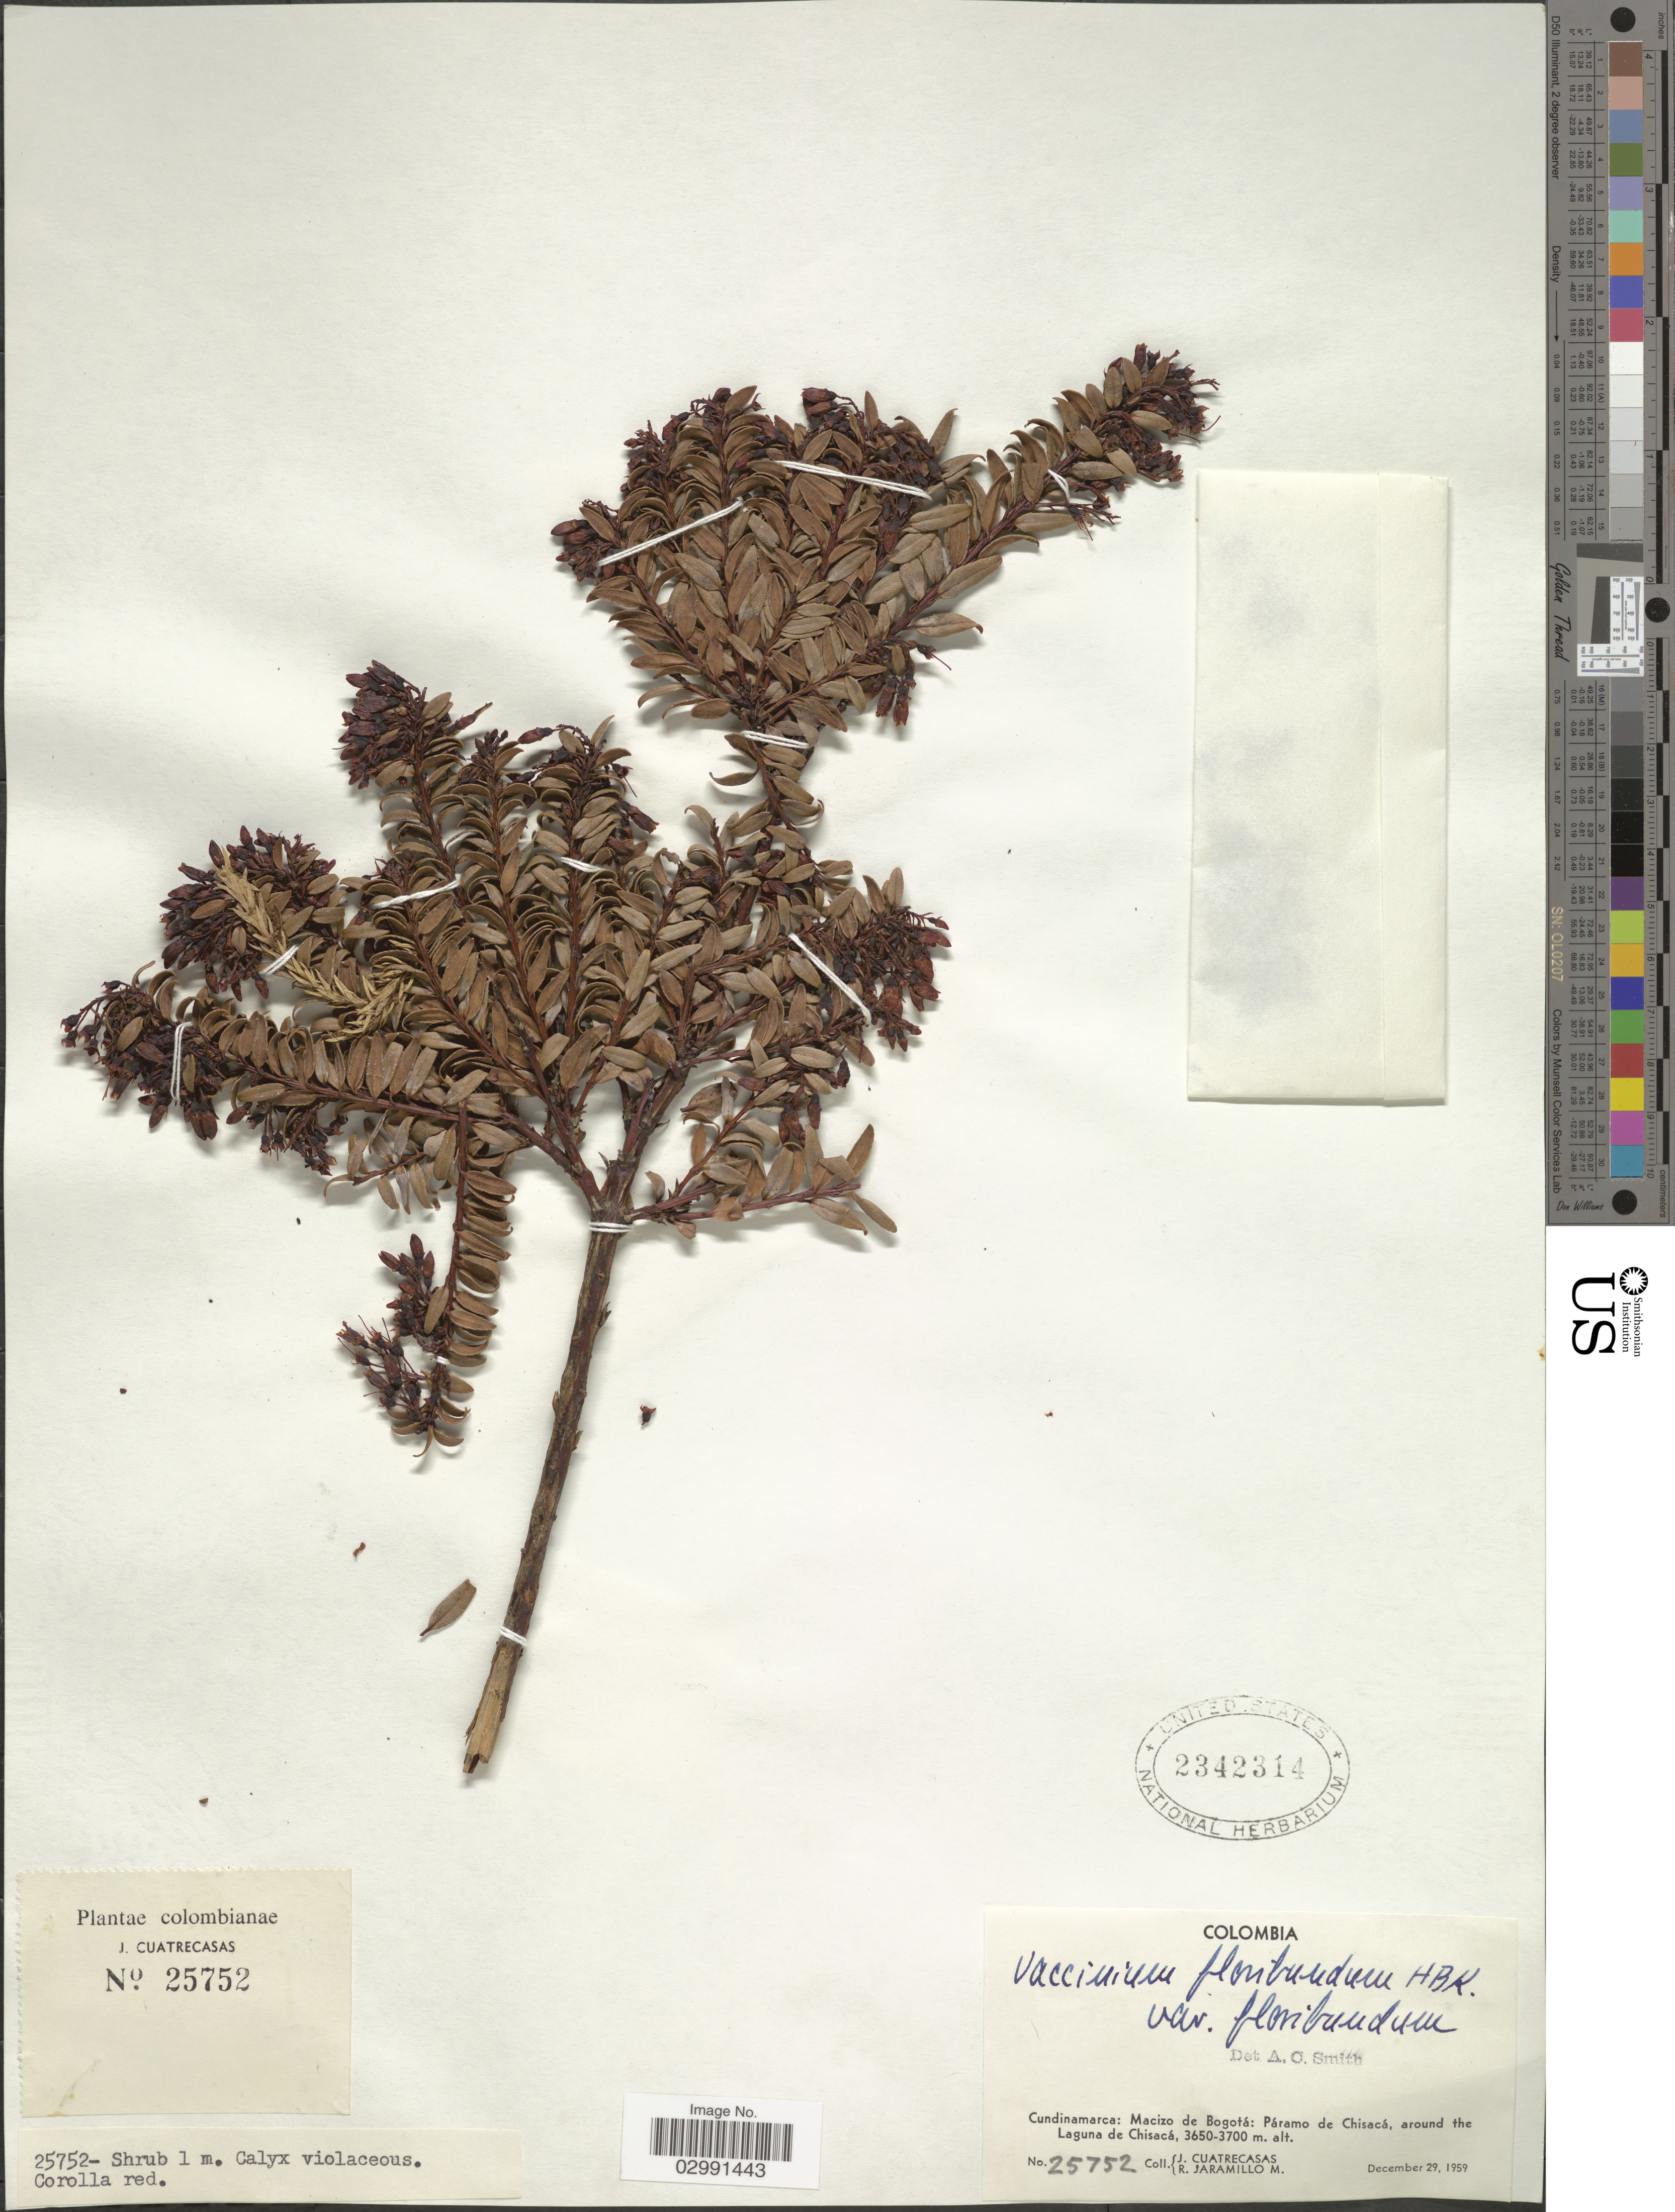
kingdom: Plantae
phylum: Tracheophyta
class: Magnoliopsida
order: Ericales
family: Ericaceae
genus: Vaccinium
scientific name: Vaccinium floribundum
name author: Kunth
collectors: J. Cuatrecasas & R. Jaramillo M.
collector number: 25752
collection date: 1959-12-29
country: Colombia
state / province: Cundinamarca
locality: Macizo de Bogotá: Páramo de Chisacá, around the Laguna de Chisacá.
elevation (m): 3650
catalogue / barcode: US 2342314